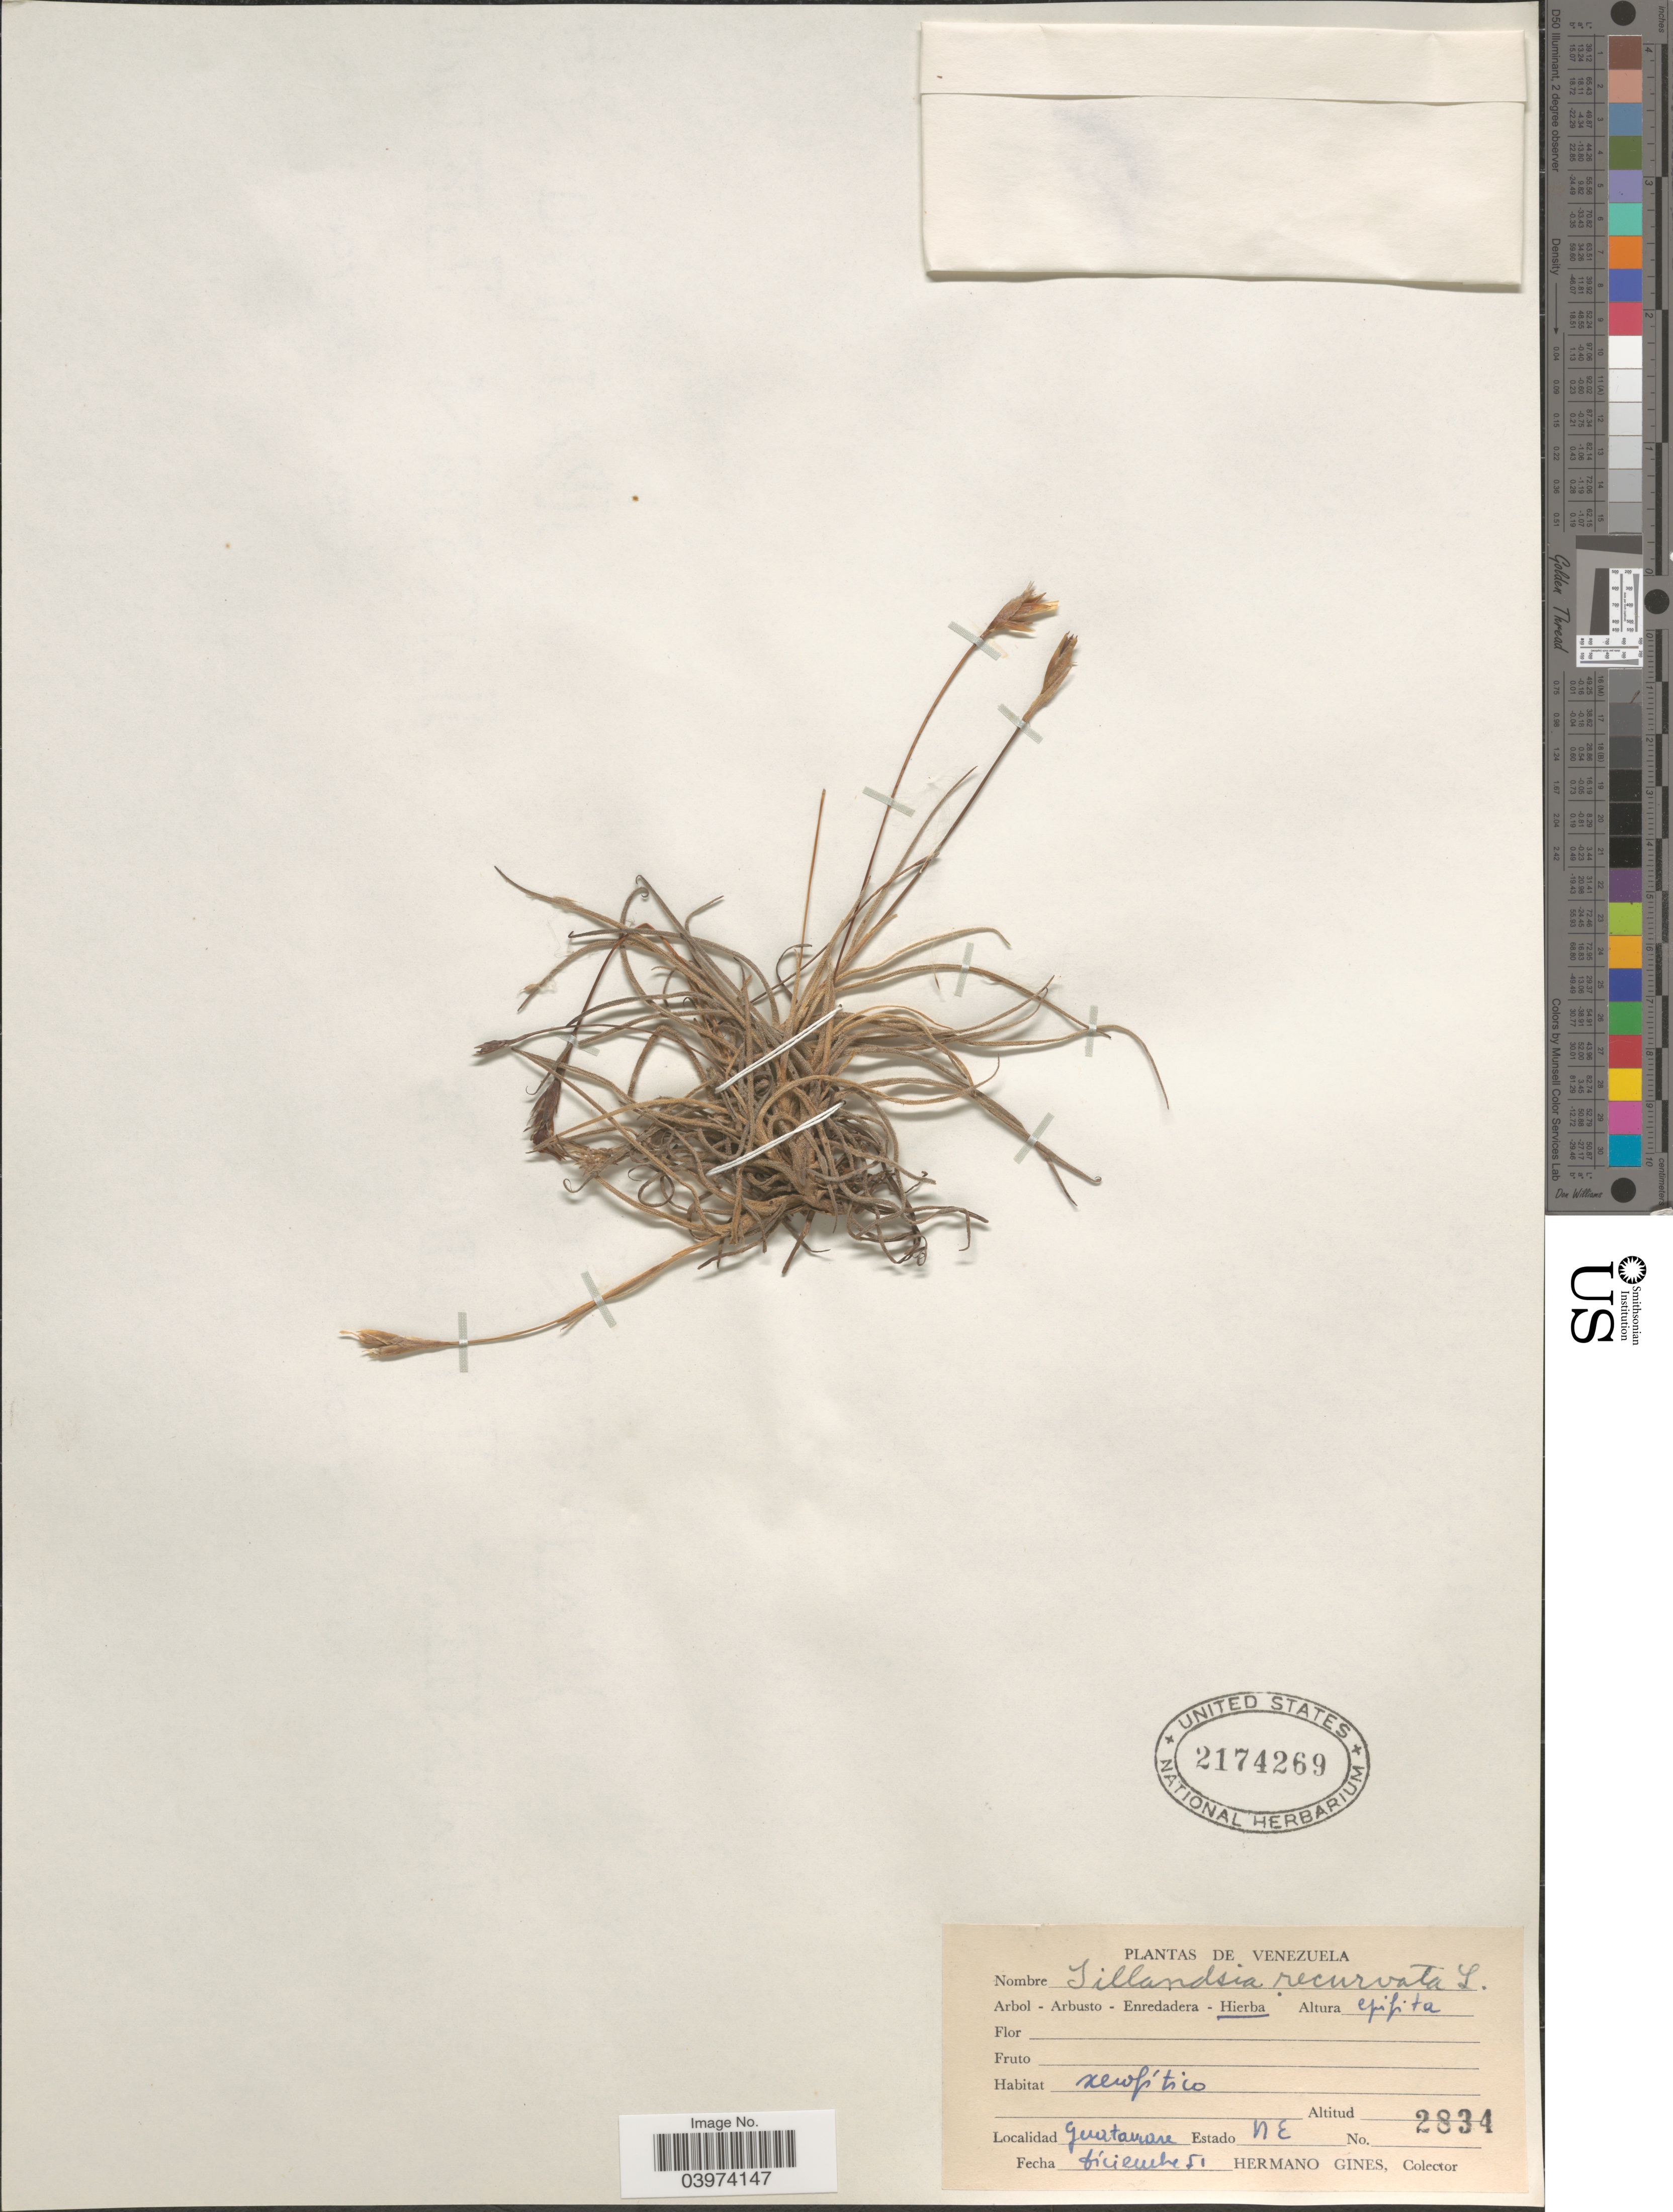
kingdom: Plantae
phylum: Tracheophyta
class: Liliopsida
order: Poales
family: Bromeliaceae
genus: Tillandsia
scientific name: Tillandsia recurvata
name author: L.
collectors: Bro. Gines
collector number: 2834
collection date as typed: Transcribed d/m/y: /12/51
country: Venezuela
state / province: Nueva Esparta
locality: Guatamare Estado N. E.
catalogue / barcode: US 2174269